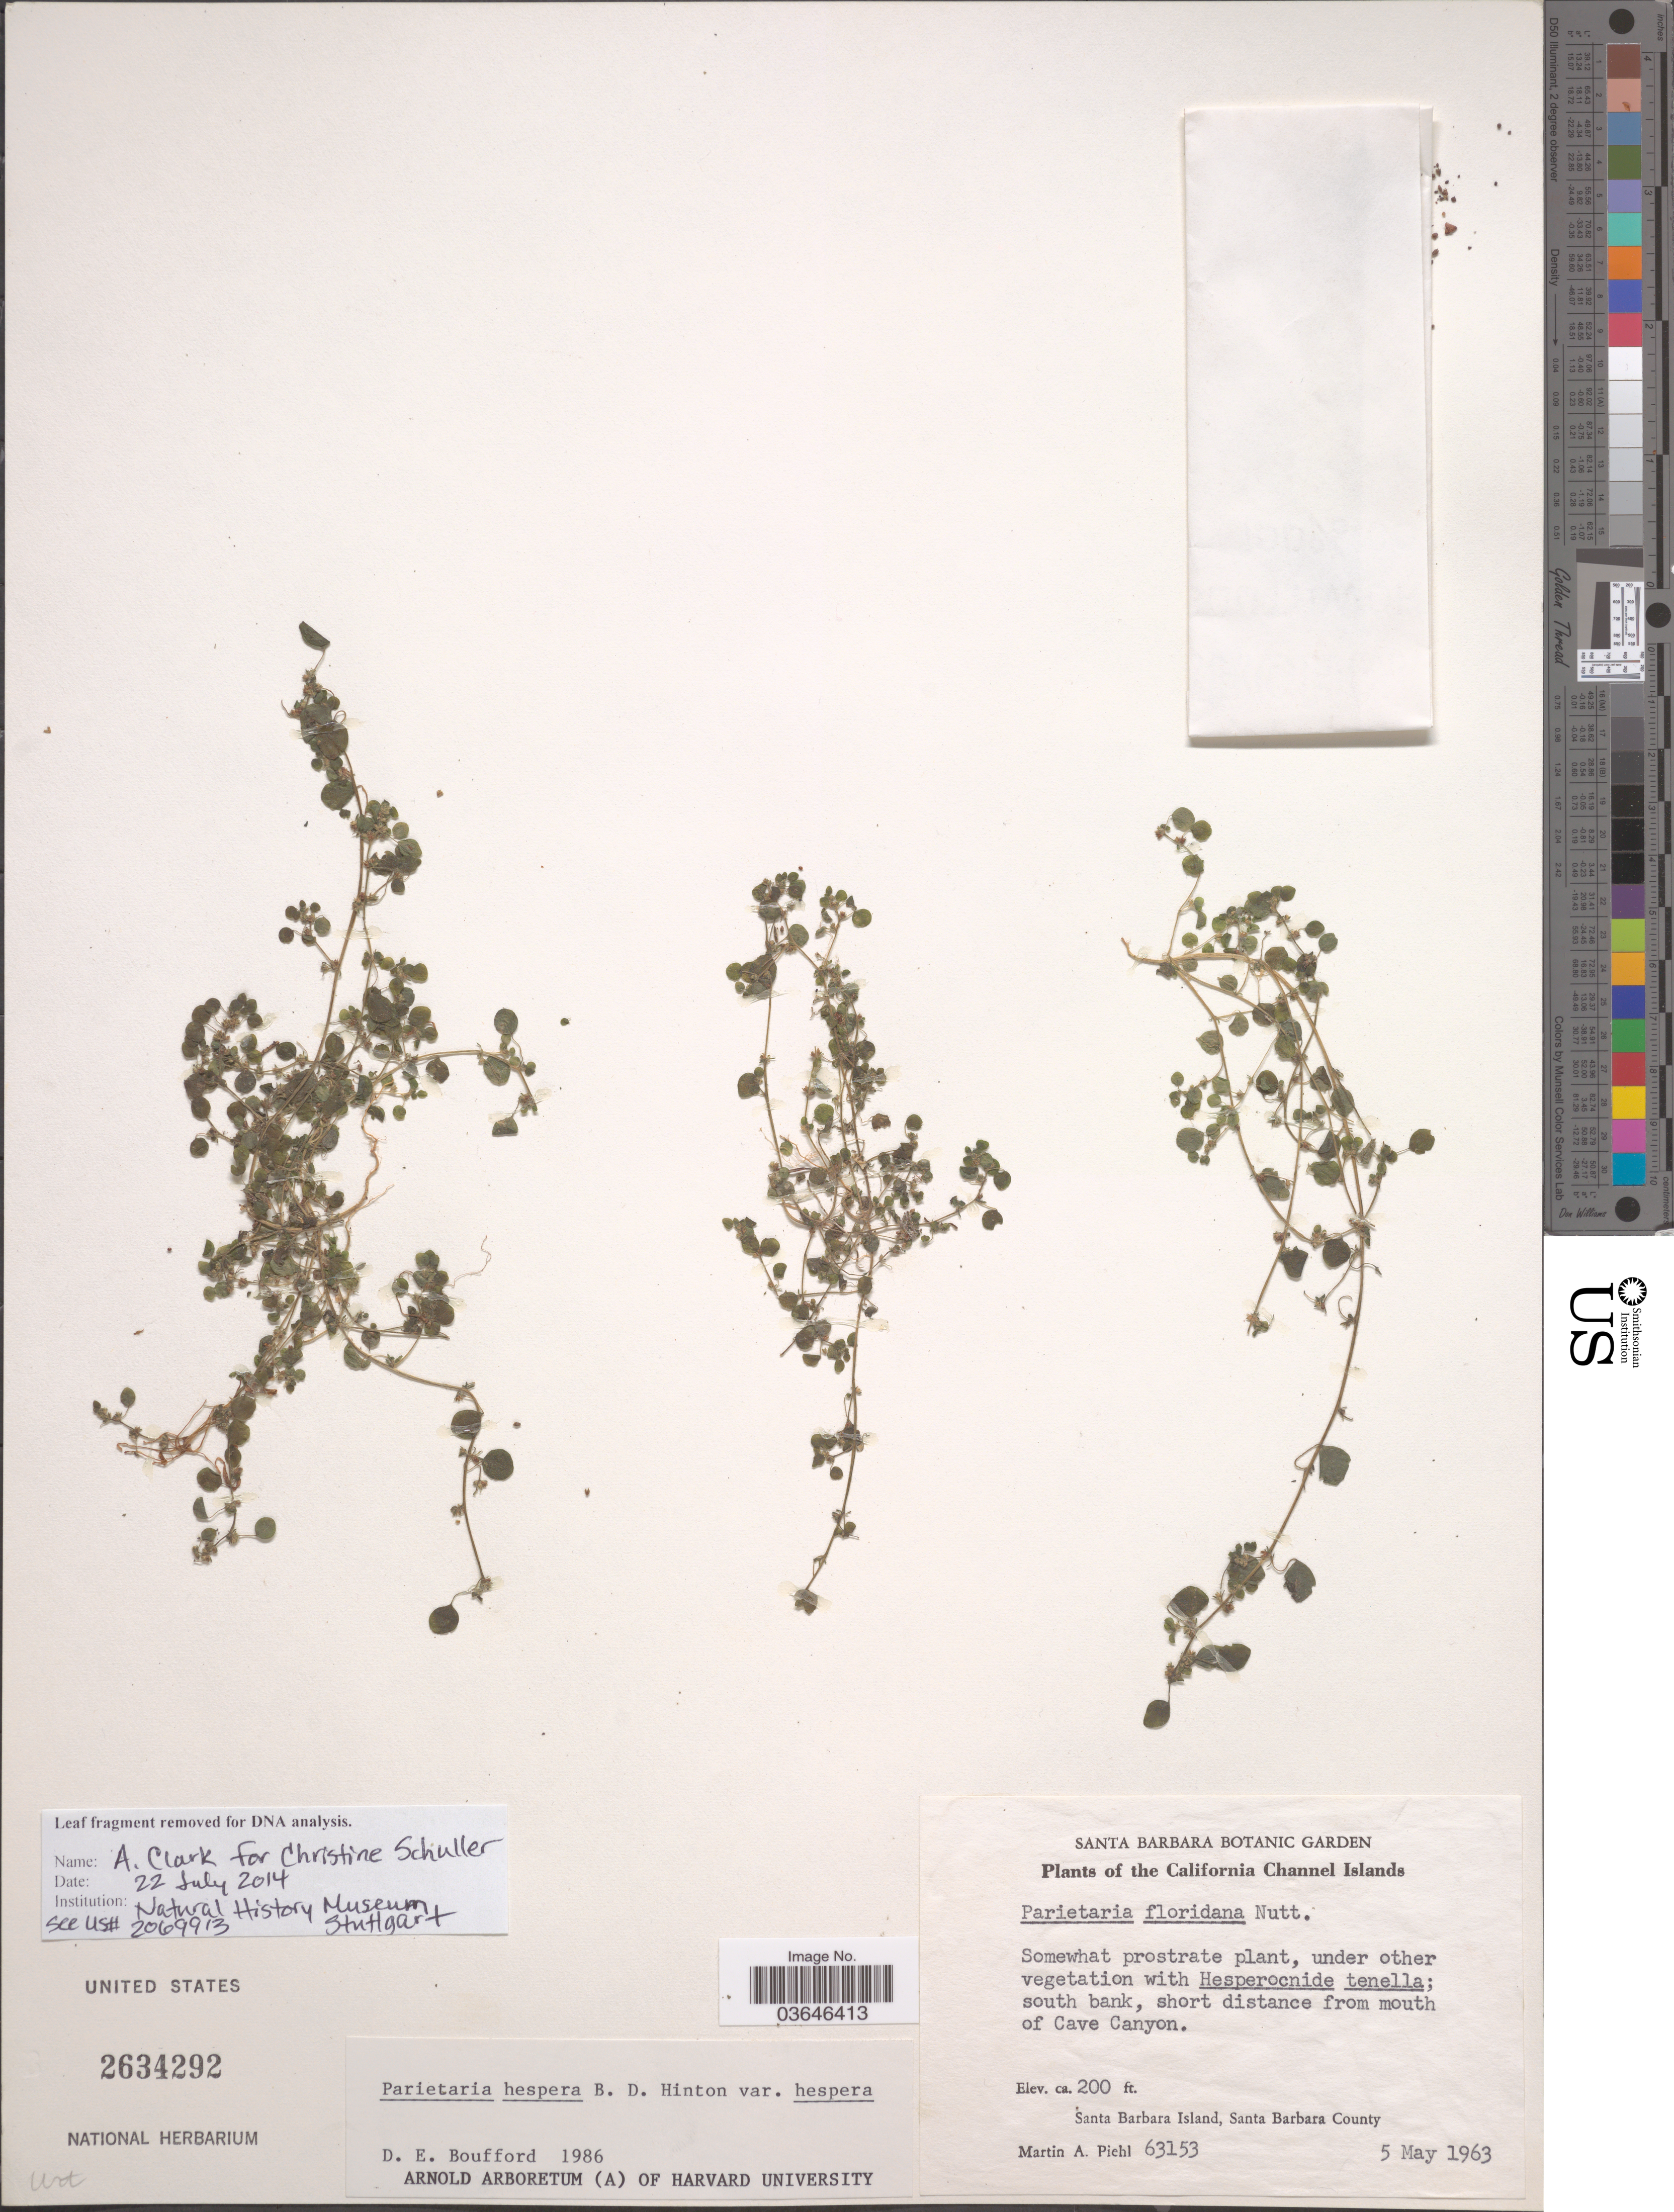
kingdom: Plantae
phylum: Tracheophyta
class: Magnoliopsida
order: Rosales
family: Urticaceae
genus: Parietaria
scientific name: Parietaria hespera var. hespera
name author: Hinton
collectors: M. Piehl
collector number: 63153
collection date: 1963-05-05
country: United States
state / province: California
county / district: Santa Barbara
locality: The California Channel Islands. South bank, short distance from mouth of Cave Canyon. Santa Barbara Island. Santa Barbara County.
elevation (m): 61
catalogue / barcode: US 2634292